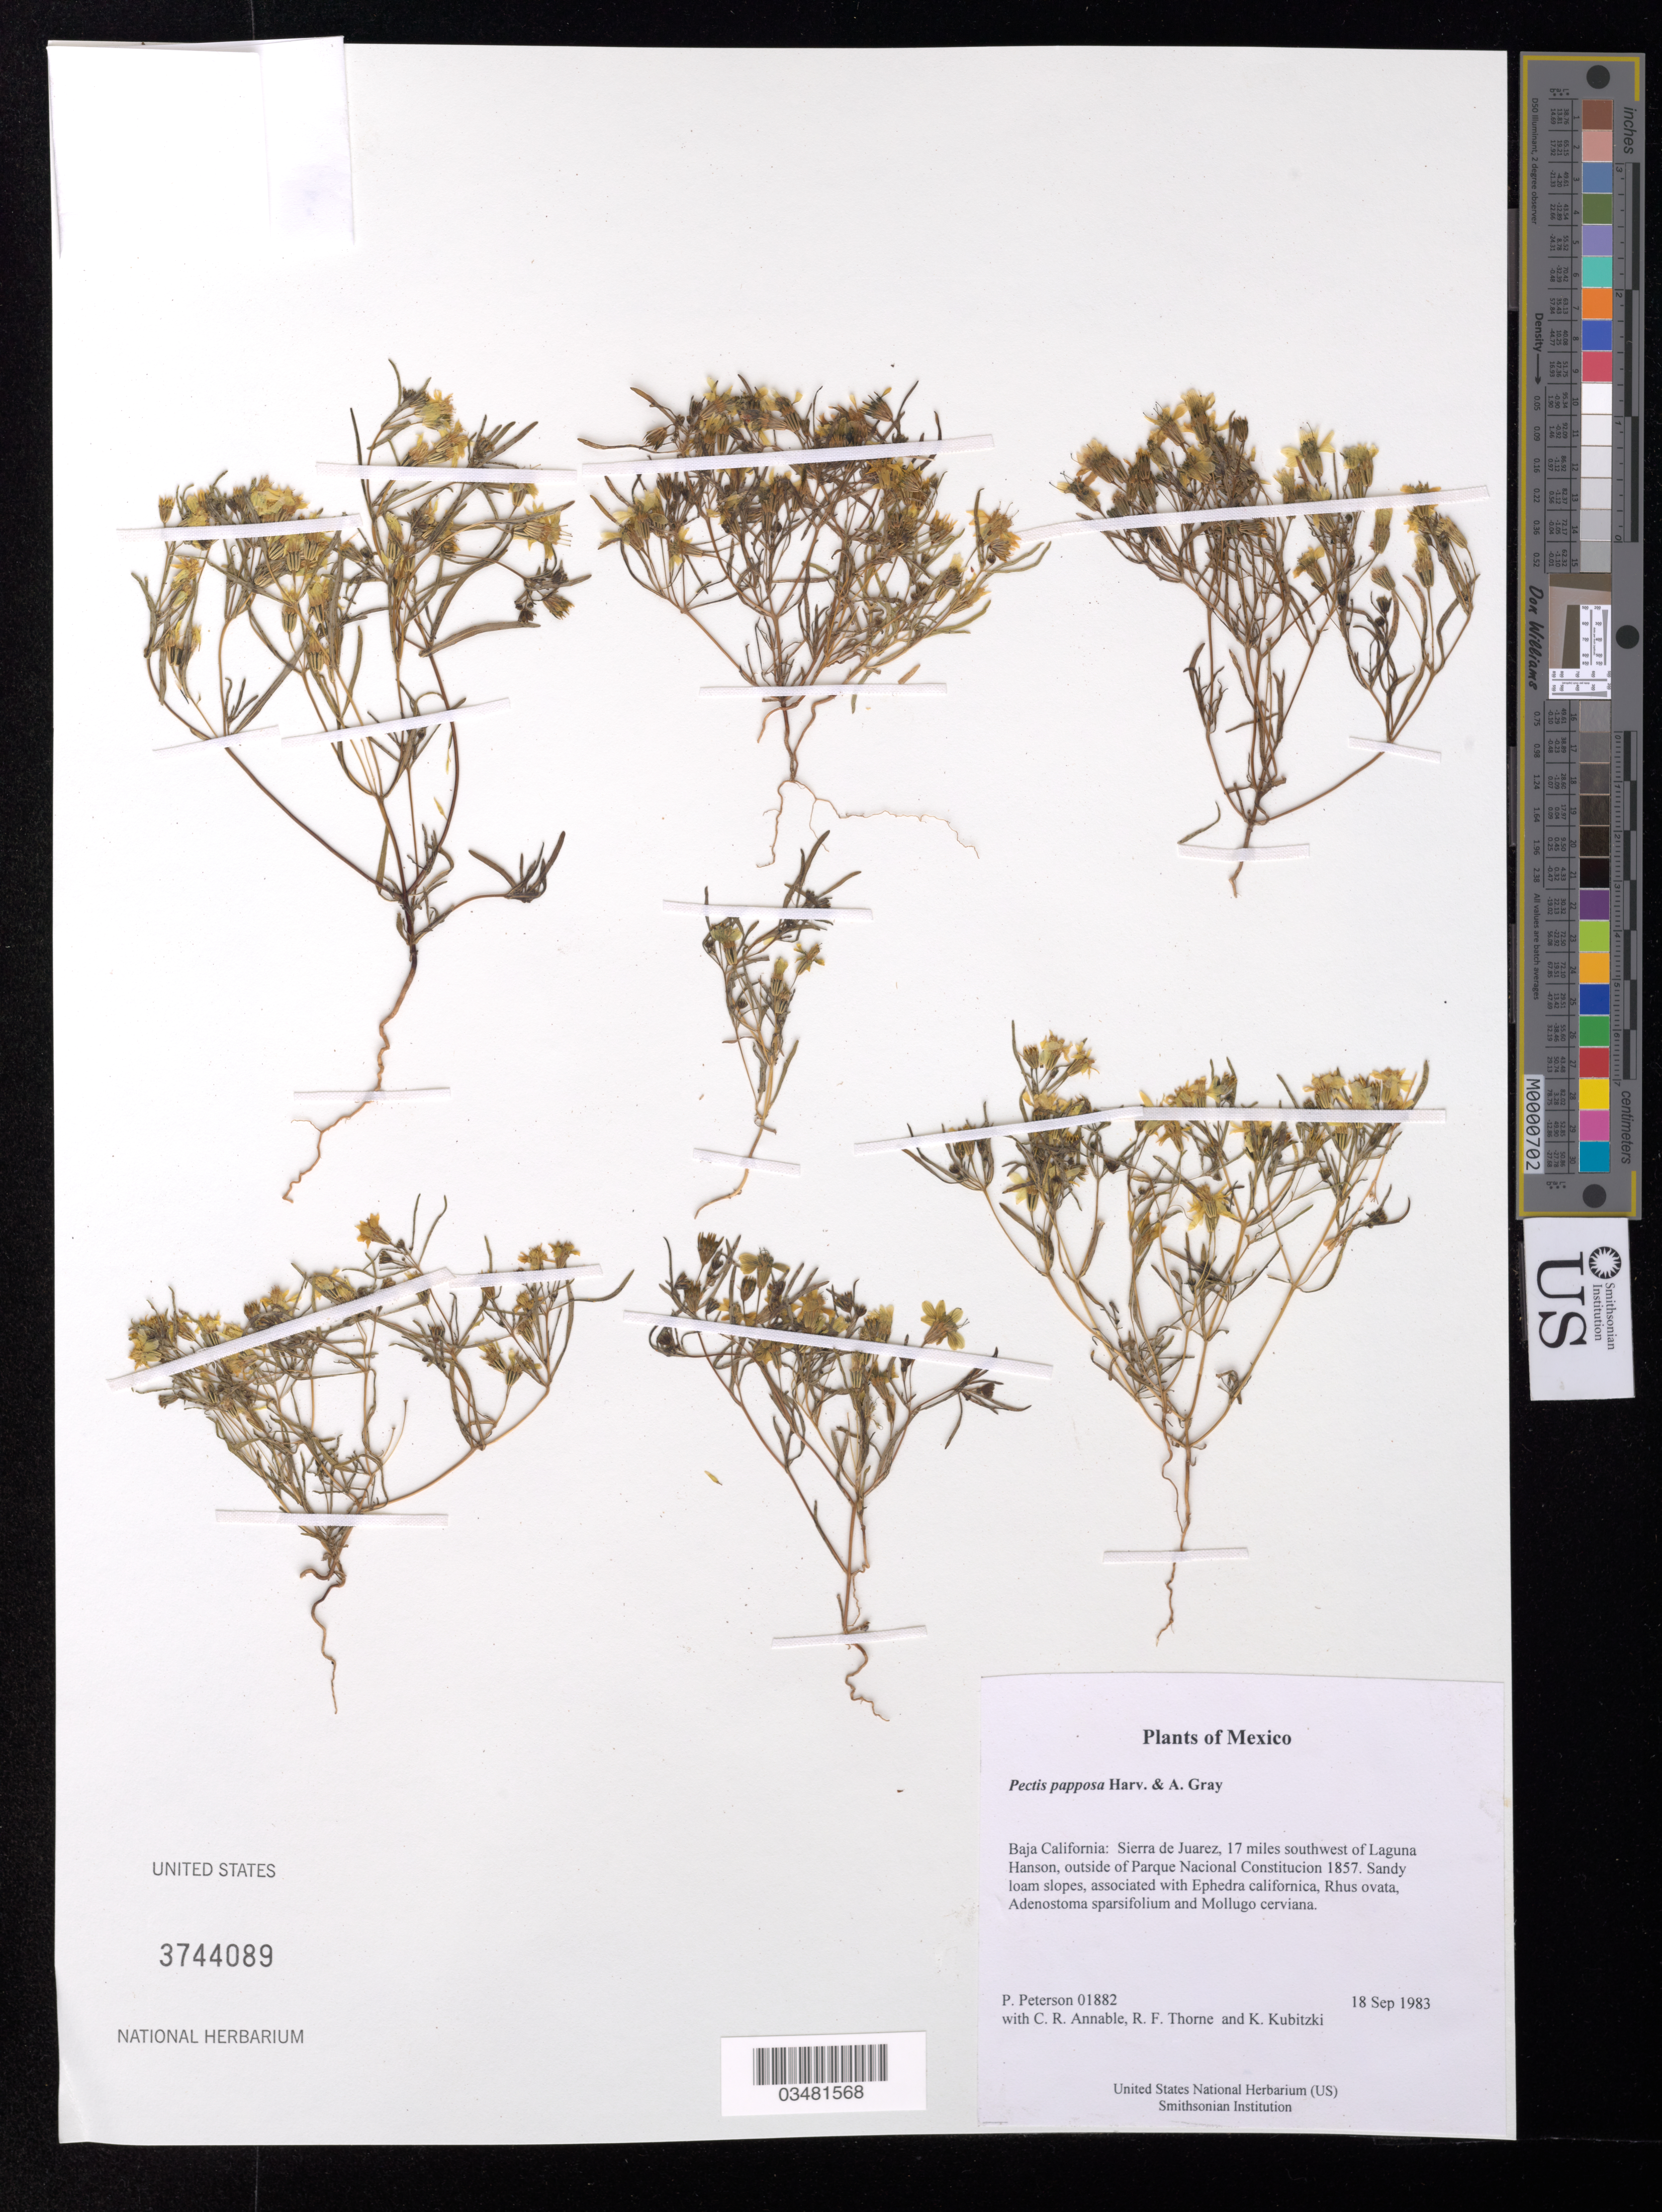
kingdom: Plantae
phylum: Tracheophyta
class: Magnoliopsida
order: Asterales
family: Asteraceae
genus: Pectis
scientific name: Pectis papposa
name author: Harv. & A. Gray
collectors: P. M. Peterson, C. R. Annable, R. F. Thorne & K. Kubitzki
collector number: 01882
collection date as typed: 18 Sep 1983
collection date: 1983-09-18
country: Mexico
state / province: Baja California Norte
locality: Sierra de Juarez, 17 miles southwest of Laguna Hanson, outside of Parque Nacional Constitucion 1857.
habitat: Sandy loam slopes, associated with Ephedra californica, Rhus ovata, Adenostoma sparsifolium and Mollugo cerviana.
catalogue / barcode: US 3744089